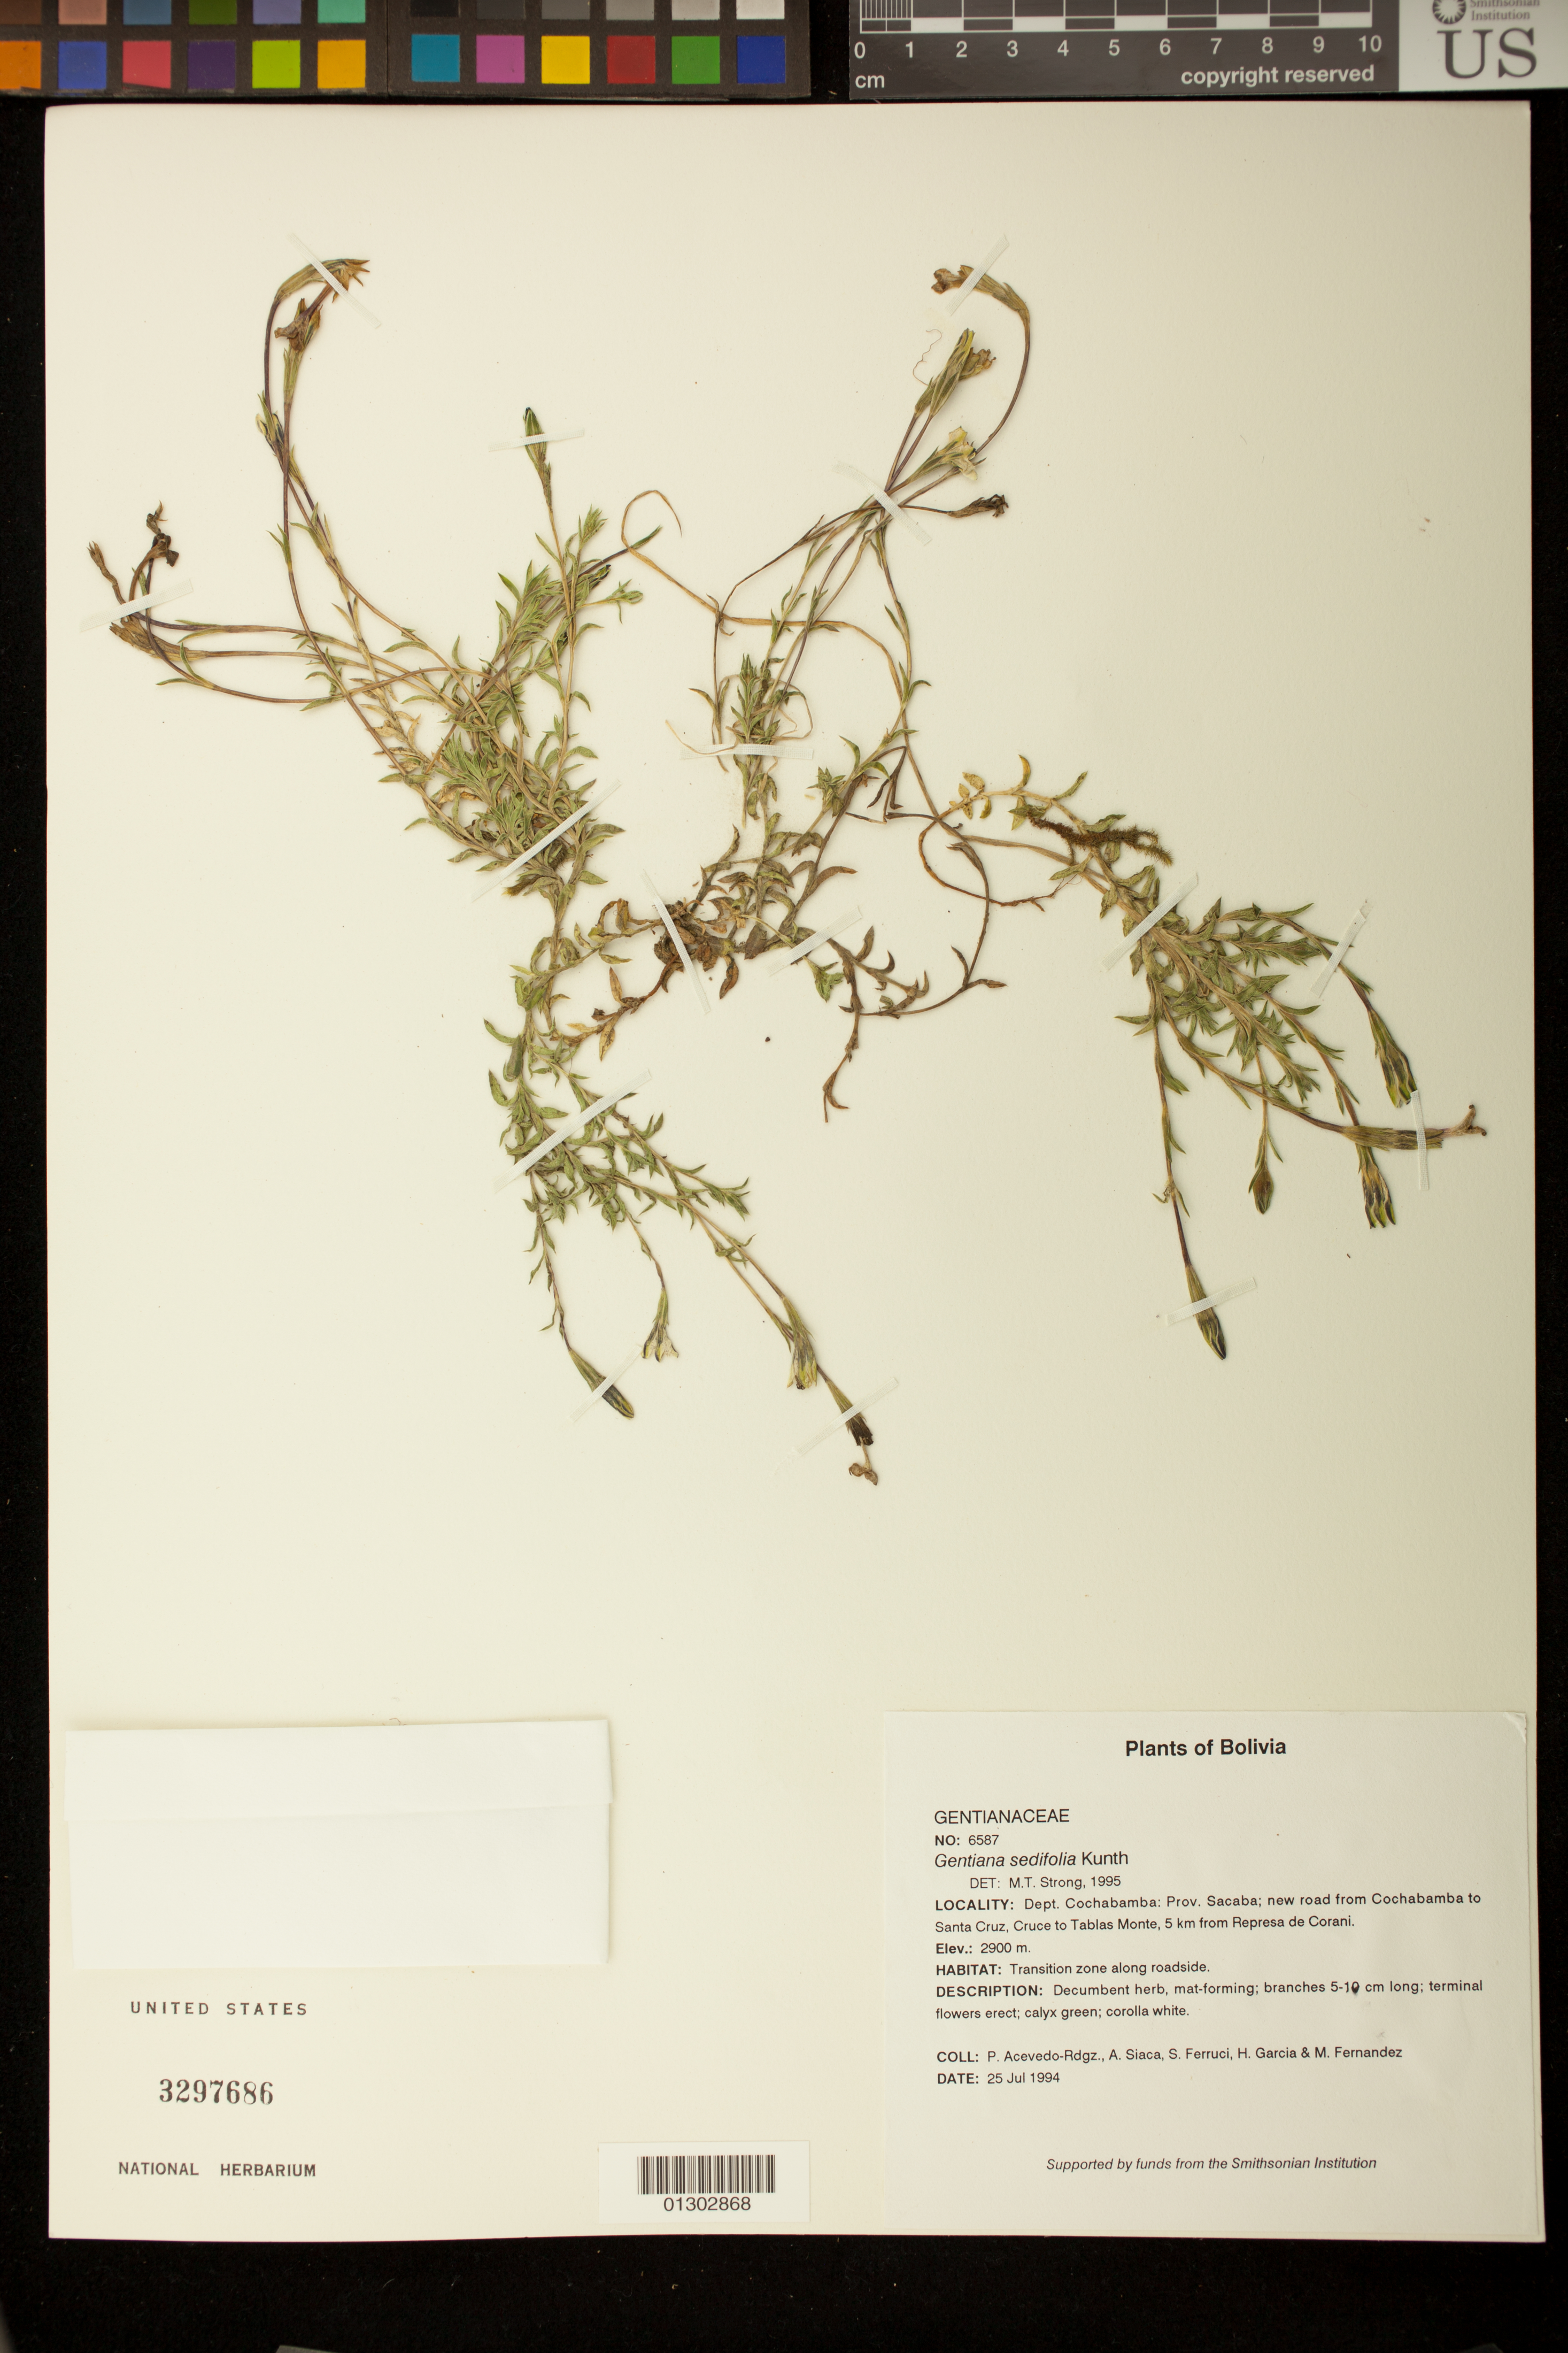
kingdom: Plantae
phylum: Tracheophyta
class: Magnoliopsida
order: Gentianales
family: Gentianaceae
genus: Gentiana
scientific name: Gentiana sedifolia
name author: Kunth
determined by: Strong, M. T., (US), Smithsonian Institution - National Museum of Natural History (UNITED STATES)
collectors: P. Acevedo-Rodr., A. Siaca, S. Ferrucci, H. Garcia & M. Fernández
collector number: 6587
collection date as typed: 25 Jul 1994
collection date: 1994-07-25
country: Bolivia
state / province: Cochabamba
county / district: Sacaba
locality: Depart. Cochabamba; Prov. Sacaba; new road from Cochabamba to Santa Cruz; Cruce to Tablas Monte, 5 km from Represa de Corani.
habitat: Transition zone along roadside.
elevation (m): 2900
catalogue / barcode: US 3297686